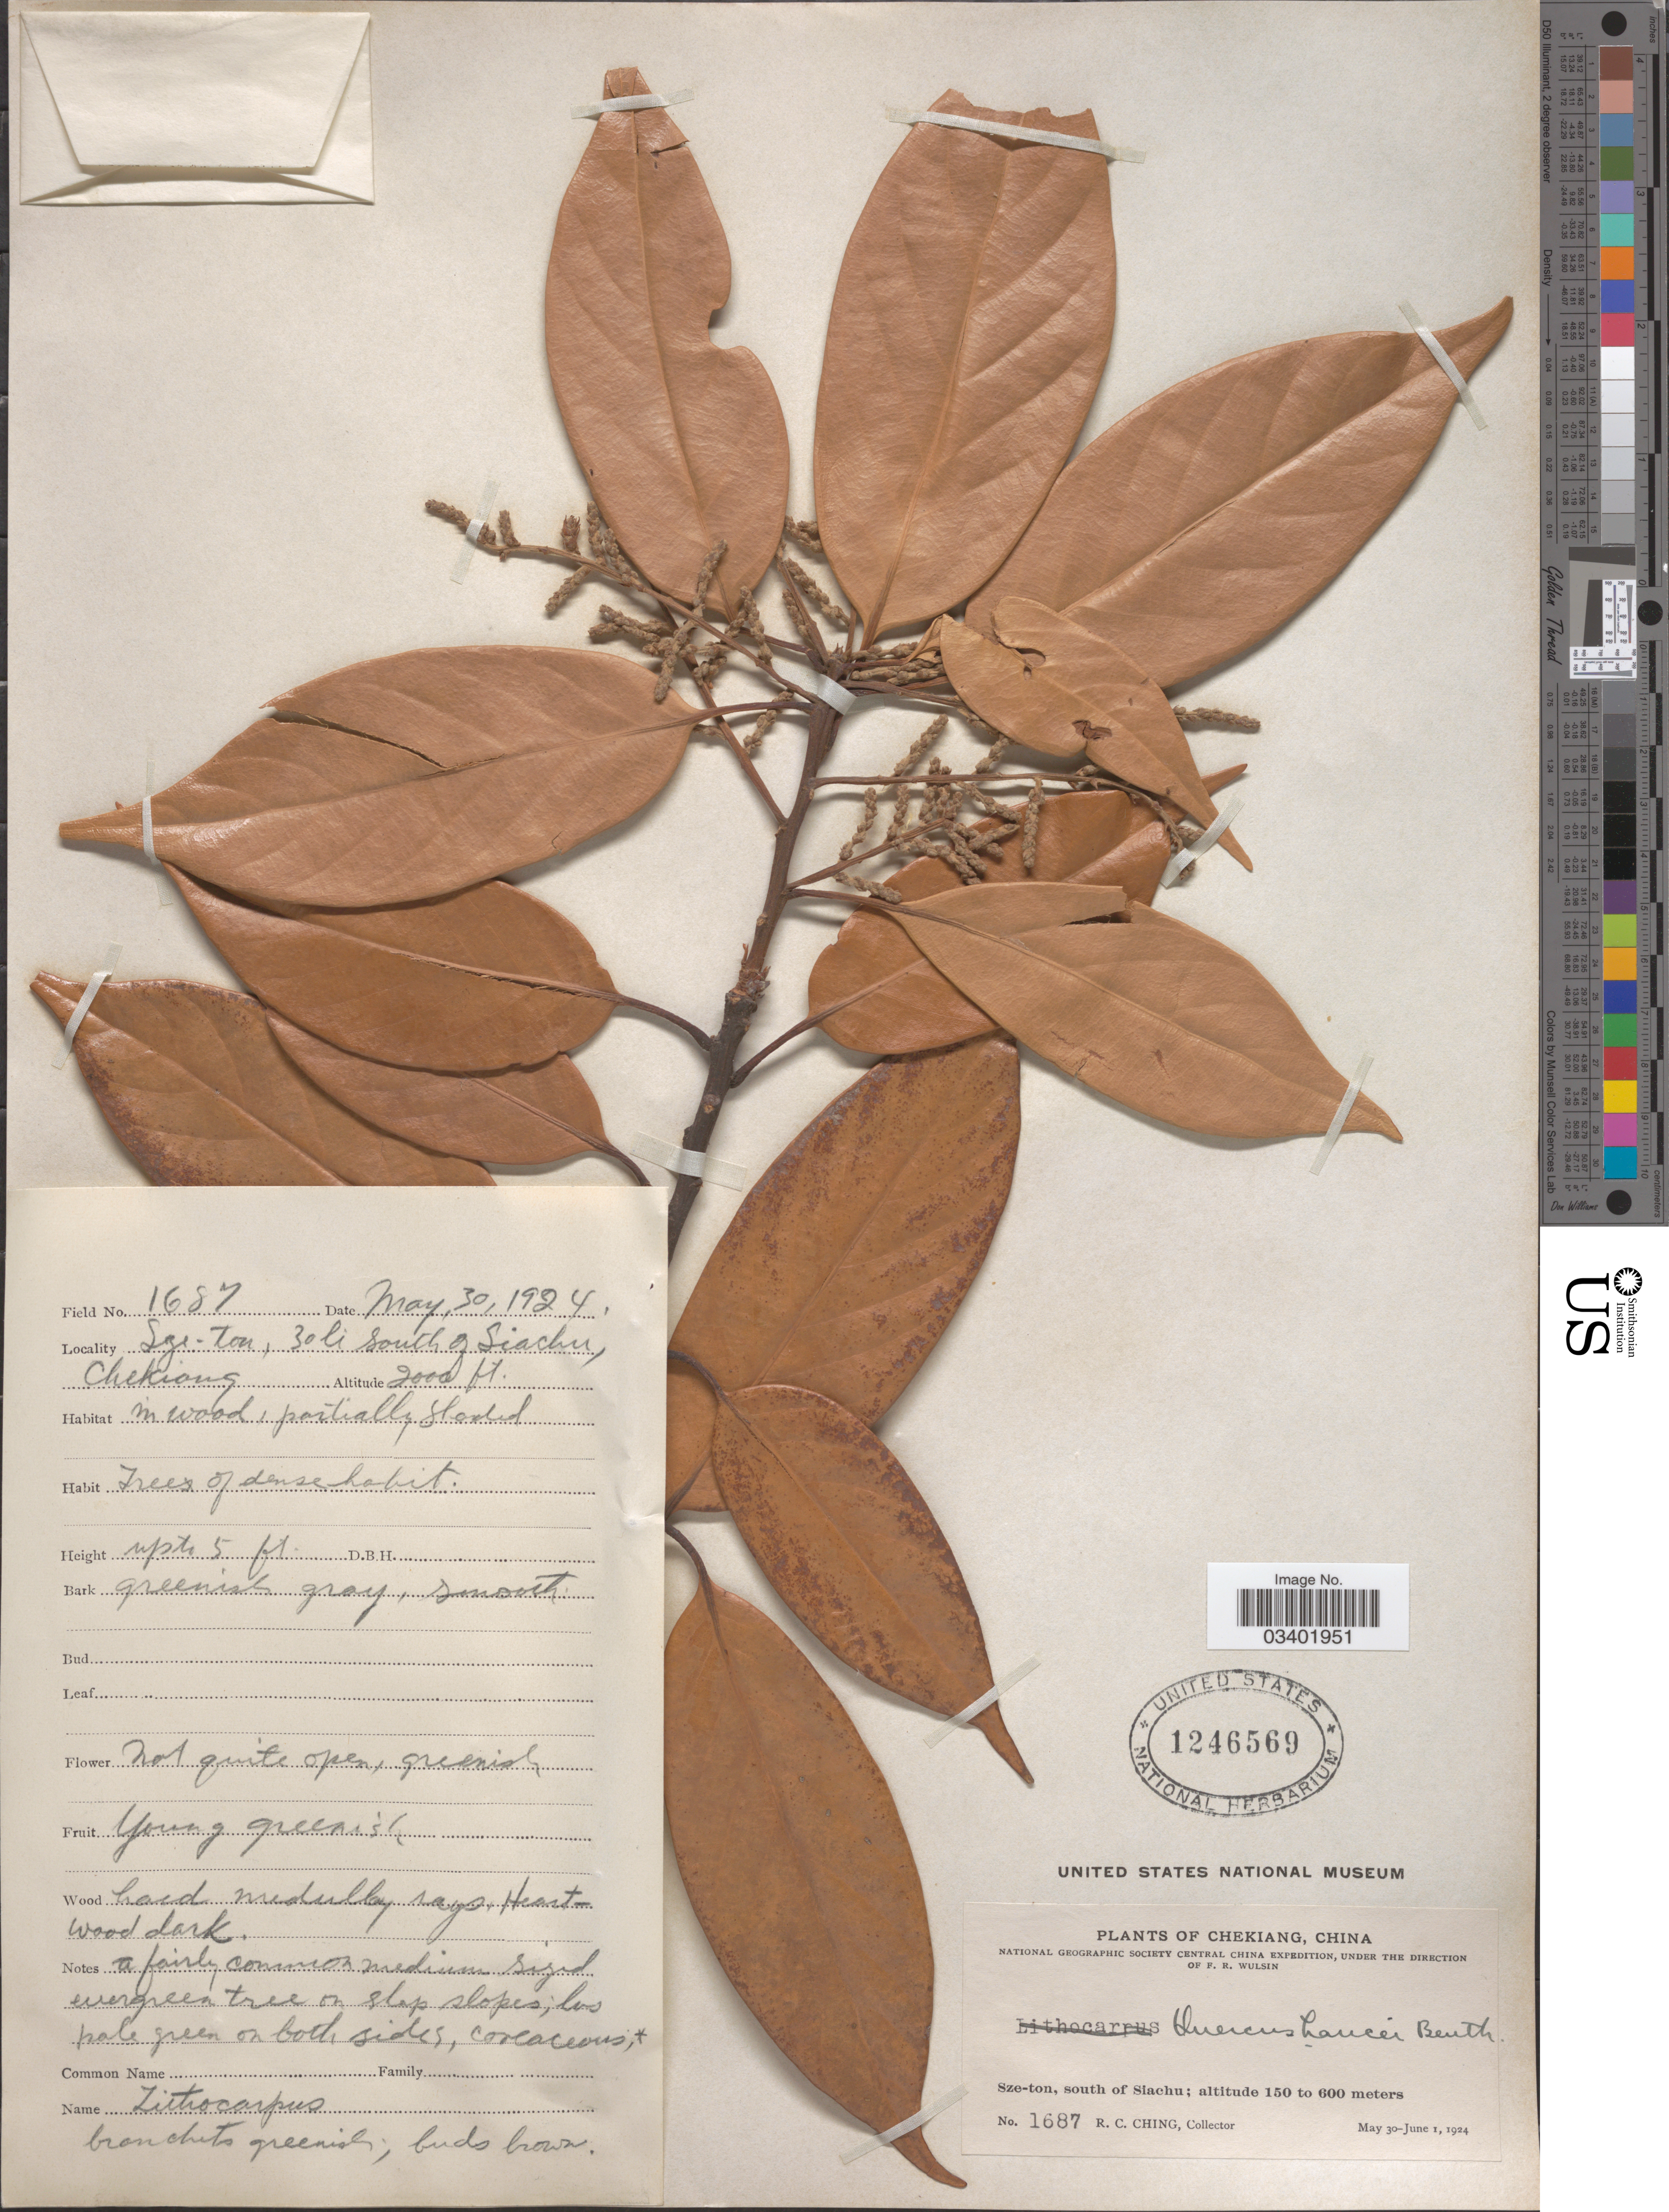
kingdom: Plantae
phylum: Tracheophyta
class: Magnoliopsida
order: Fagales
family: Fagaceae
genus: Lithocarpus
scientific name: Lithocarpus hancei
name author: (Benth.) Rehder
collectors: R. C. Ching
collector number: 1687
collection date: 1924-05-30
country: China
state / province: Zhejiang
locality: Chekiang. Sze-ton, south of Siachu. 30 li south of Siachu.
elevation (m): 610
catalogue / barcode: US 1246569